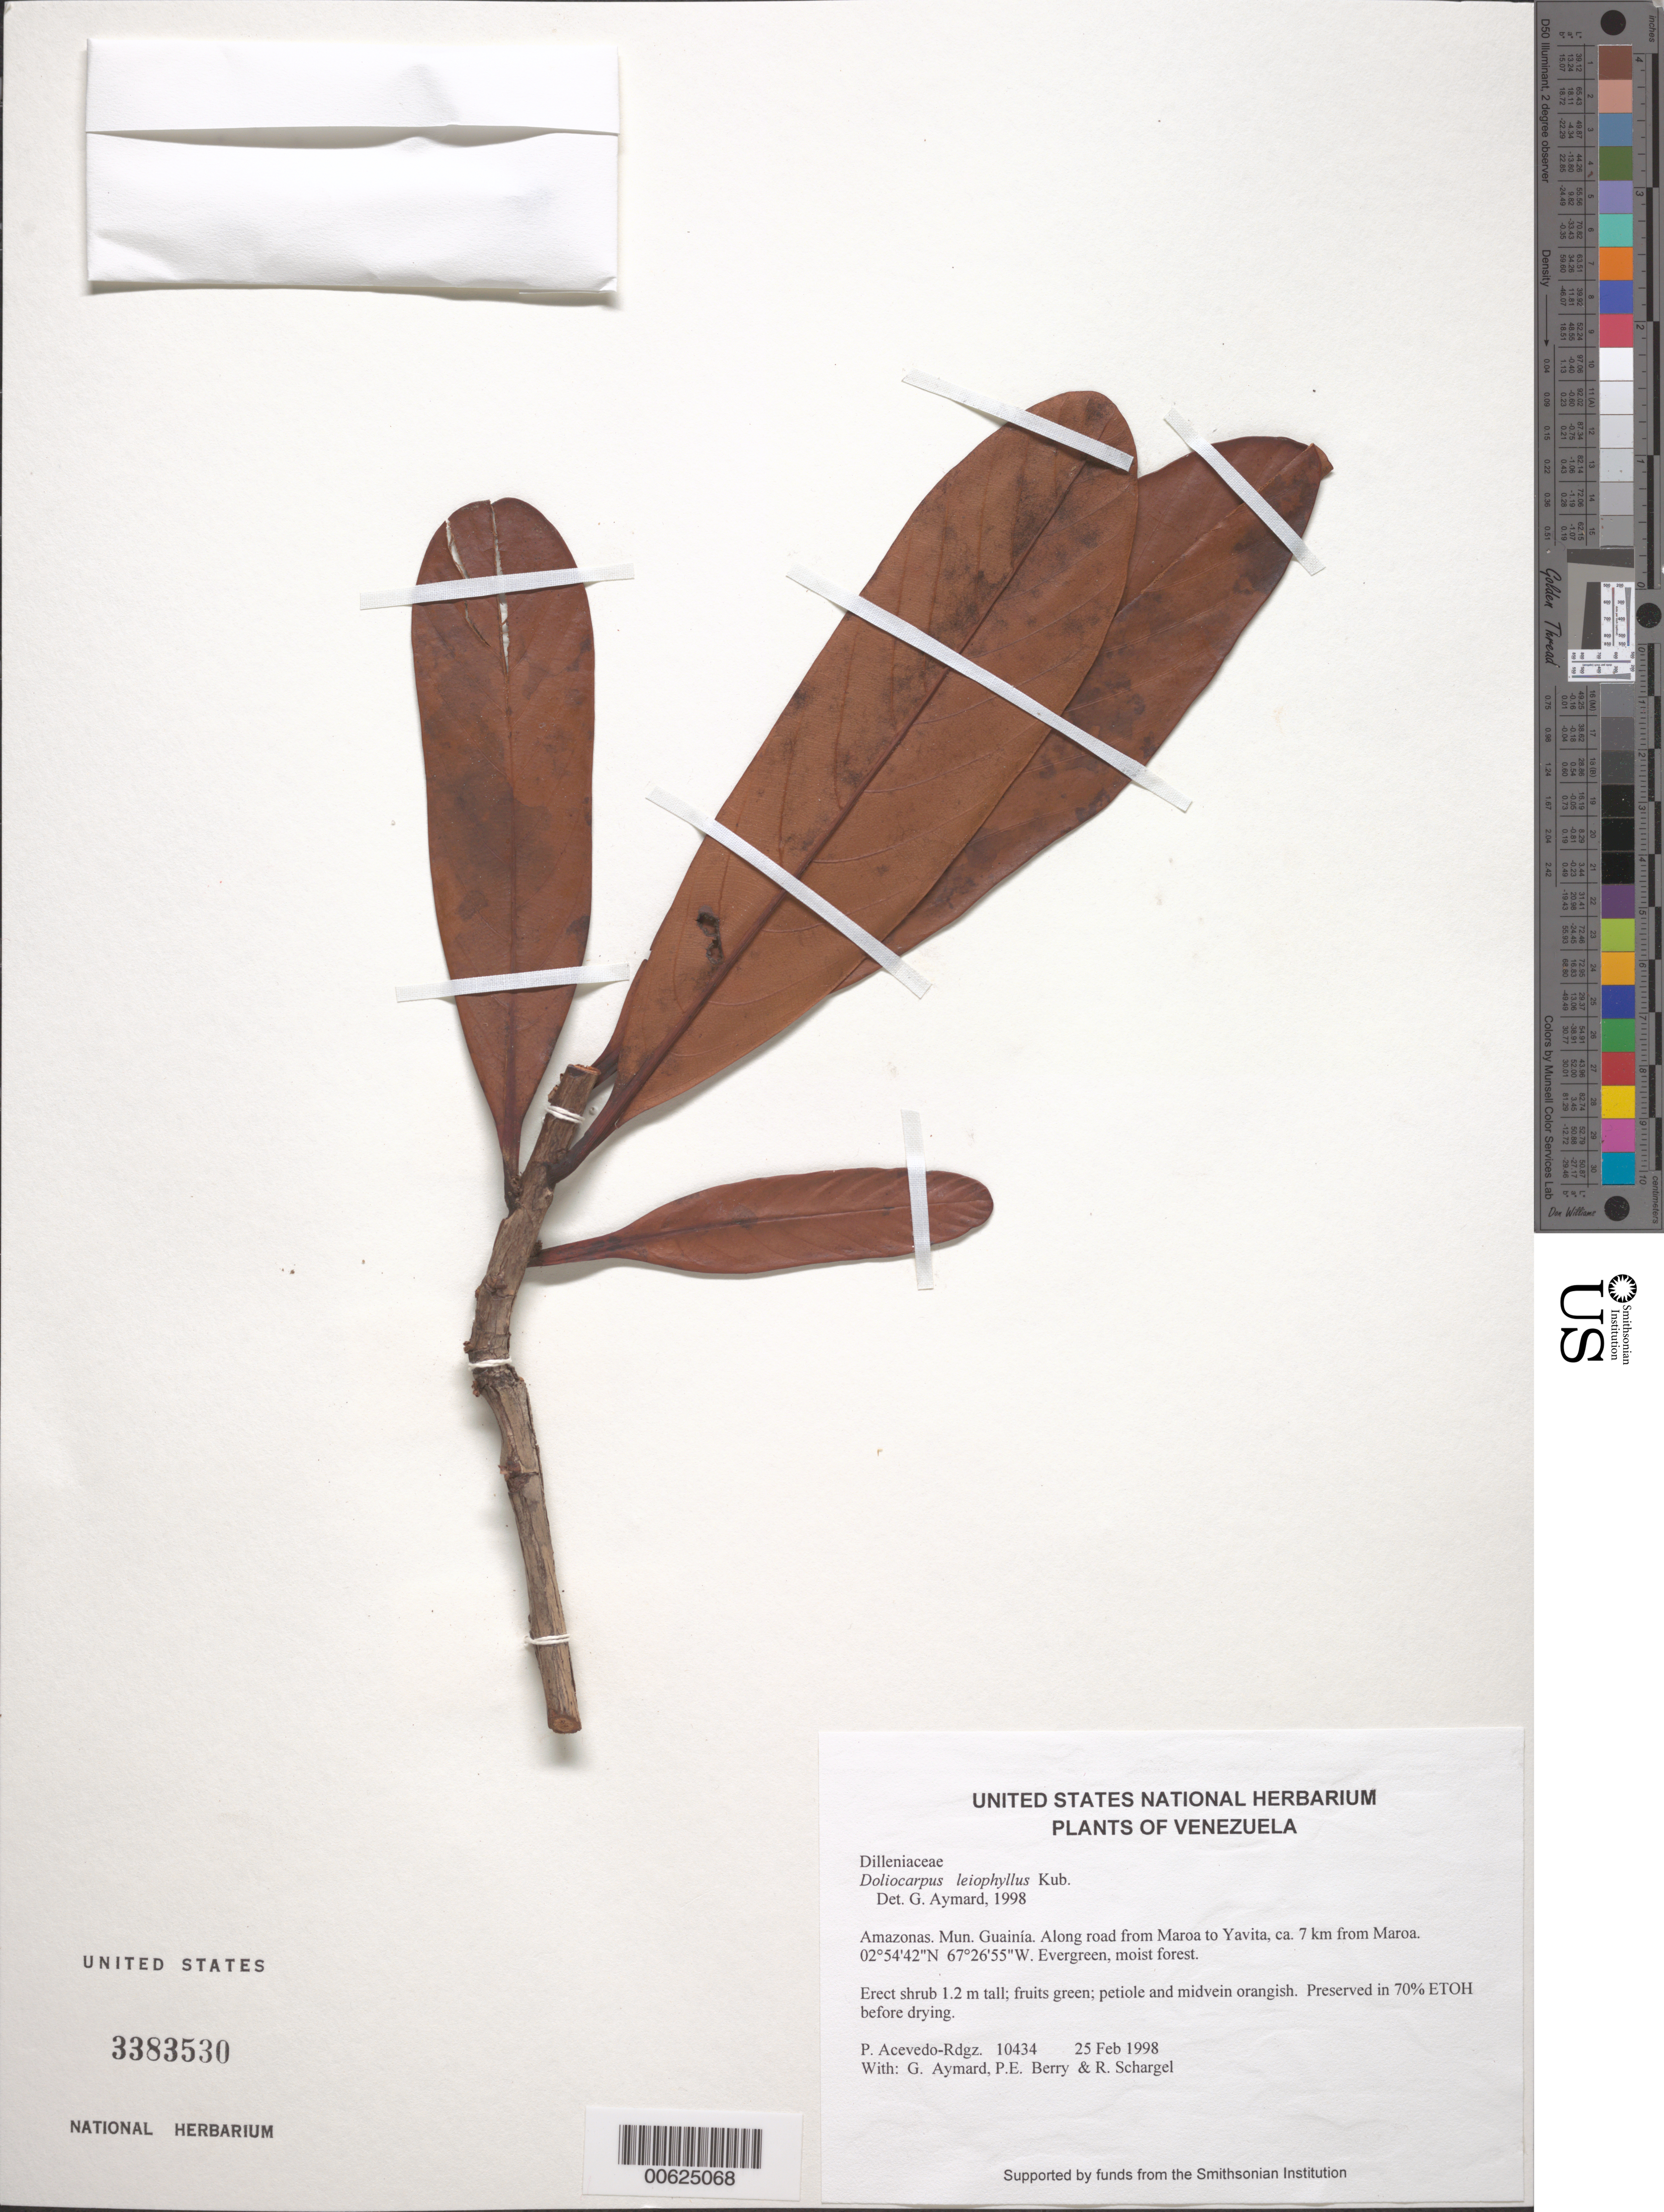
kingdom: Plantae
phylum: Tracheophyta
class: Magnoliopsida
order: Dilleniales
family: Dilleniaceae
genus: Doliocarpus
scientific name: Doliocarpus leiophyllus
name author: Kubitzki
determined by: Aymard C., G. A., (PORT), Univ. Nac. Exp. de los Llanos Ezequiel Zamora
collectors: P. Acevedo-Rodr., G. A. Aymard, P. E. Berry & R. Schargel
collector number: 10434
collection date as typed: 25 Feb 1998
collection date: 1998-02-25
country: Venezuela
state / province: Amazonas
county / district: Maroa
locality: Along road from Maroa to Yavita, ca. 7 km from Maroa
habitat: Evergreen, moist forest.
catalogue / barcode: US 3383530